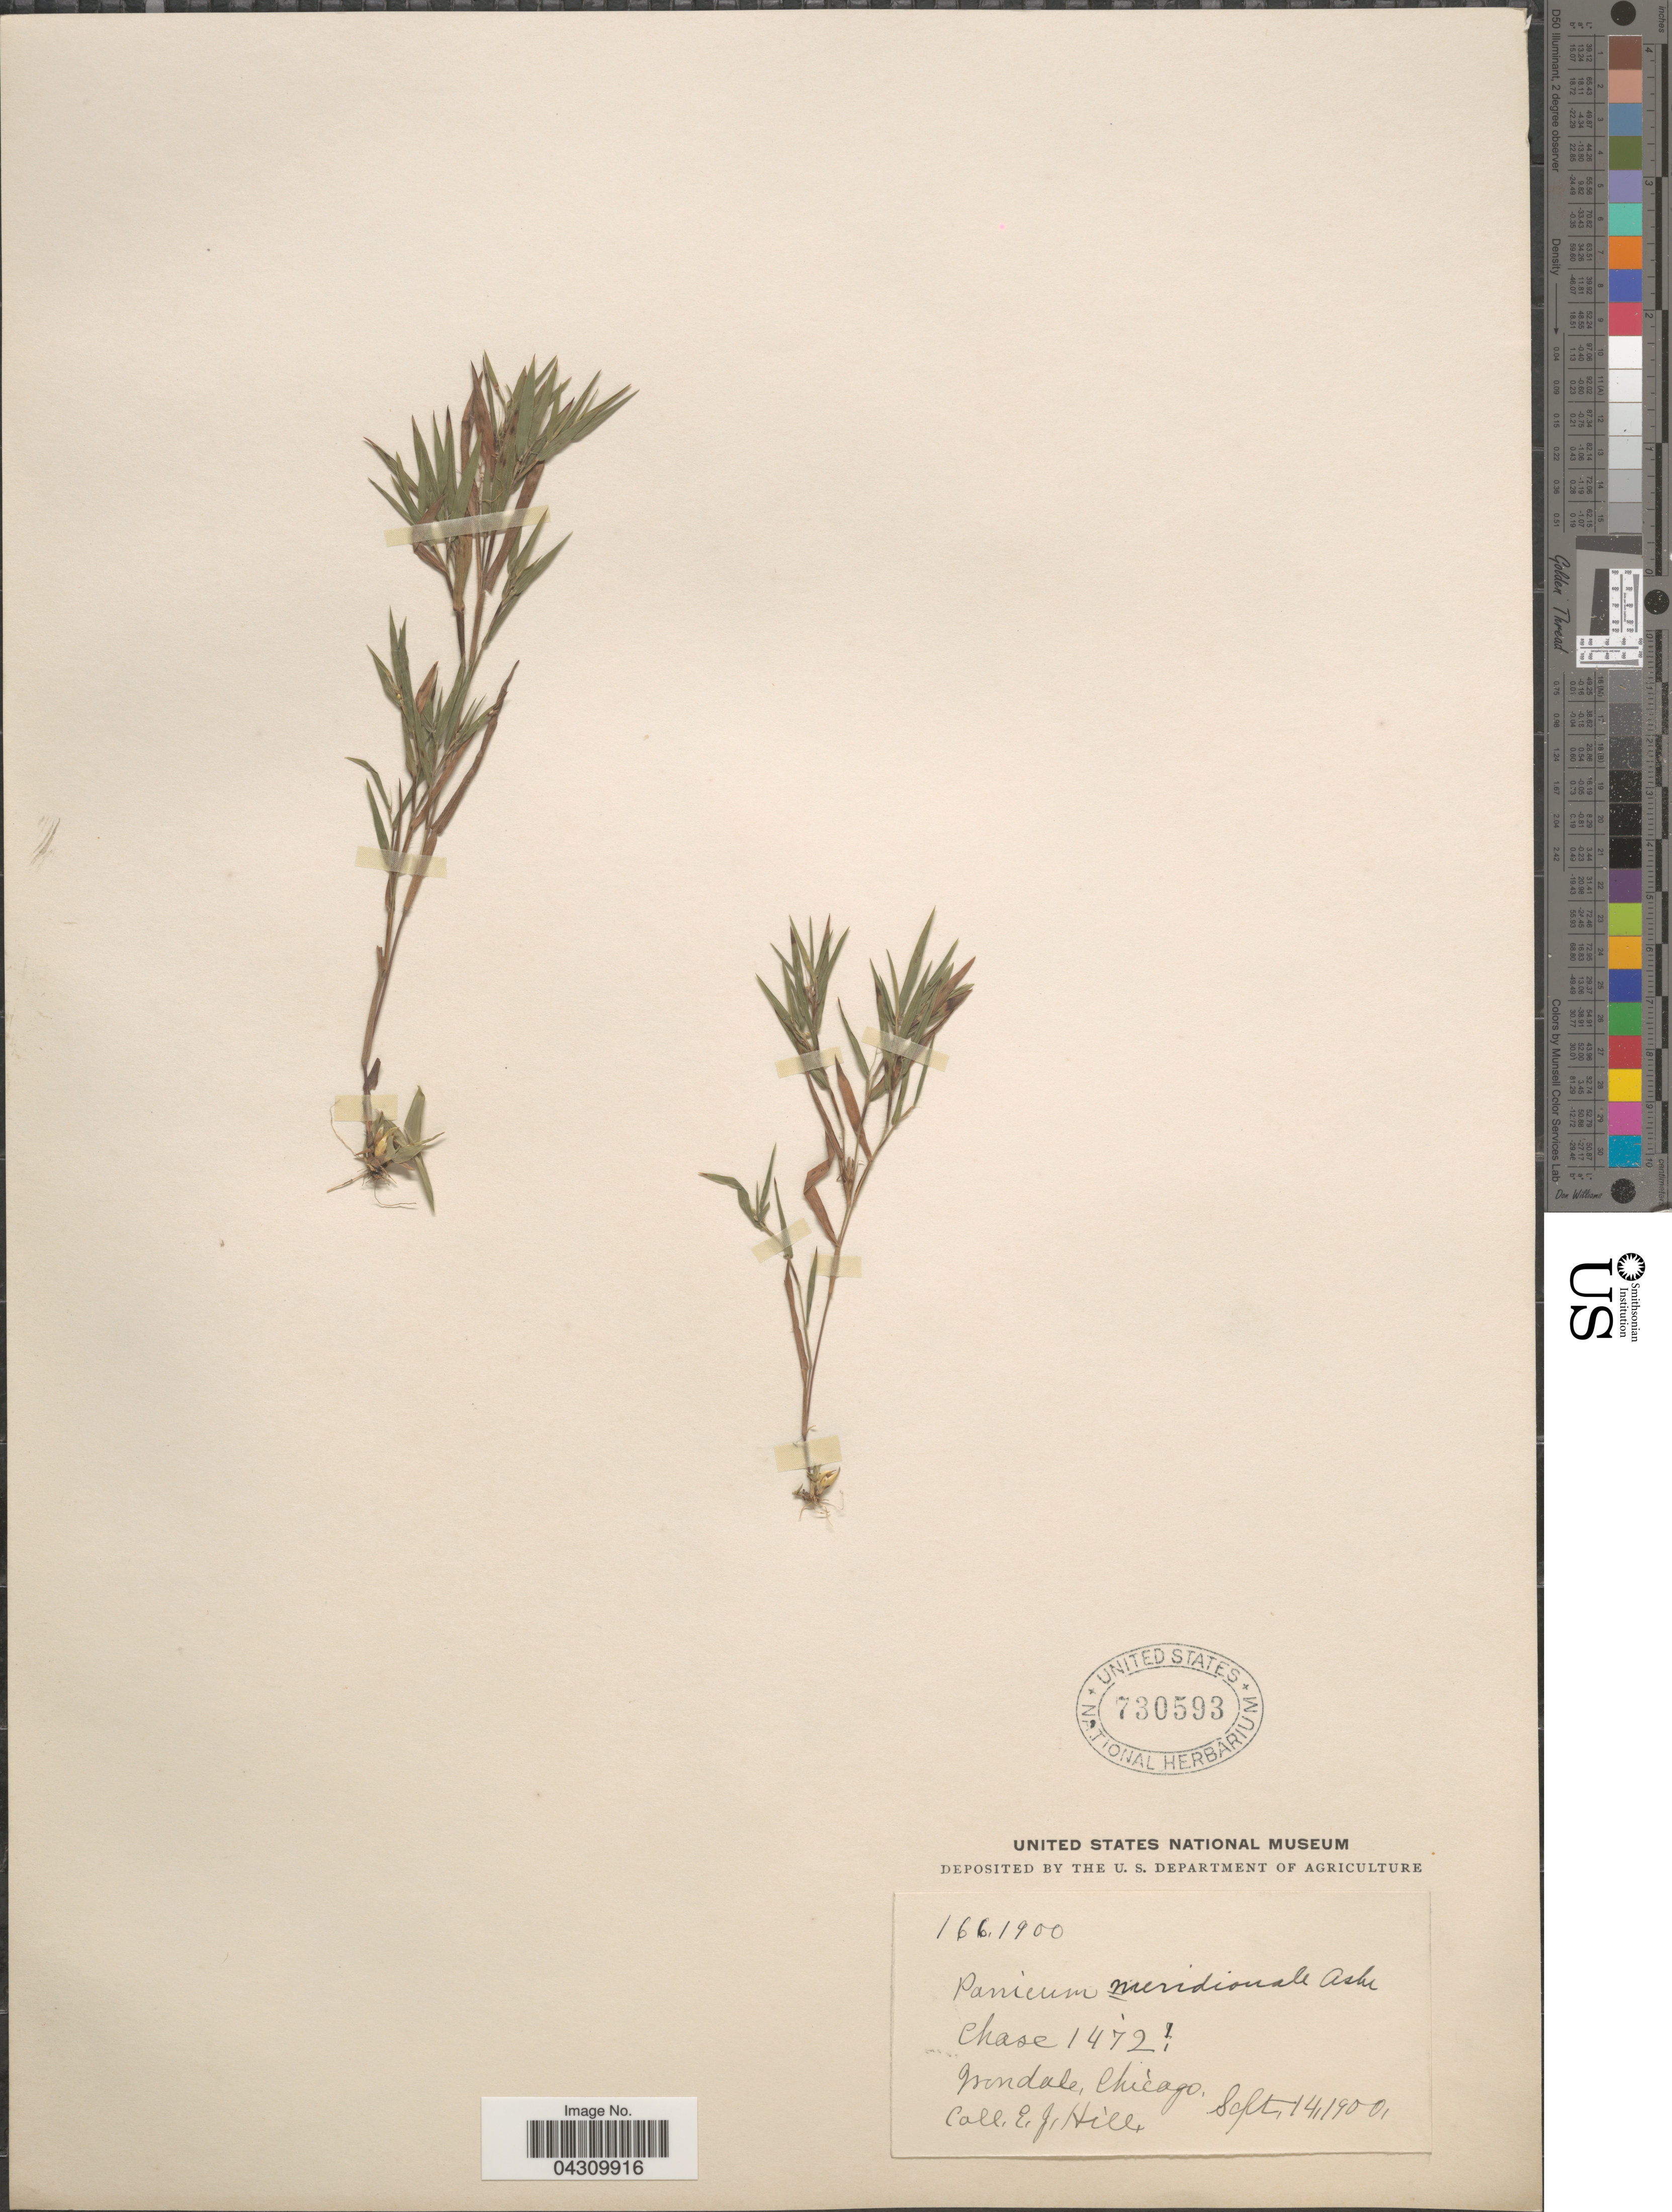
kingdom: Plantae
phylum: Tracheophyta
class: Liliopsida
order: Poales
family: Poaceae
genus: Dichanthelium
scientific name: Dichanthelium acuminatum var. acuminatum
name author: (Sw.) Gould & C.A. Clark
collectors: E. J. Hill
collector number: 1661900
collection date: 1900-09-14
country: United States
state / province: Illinois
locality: Greendale, Chicago.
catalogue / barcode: US 730593